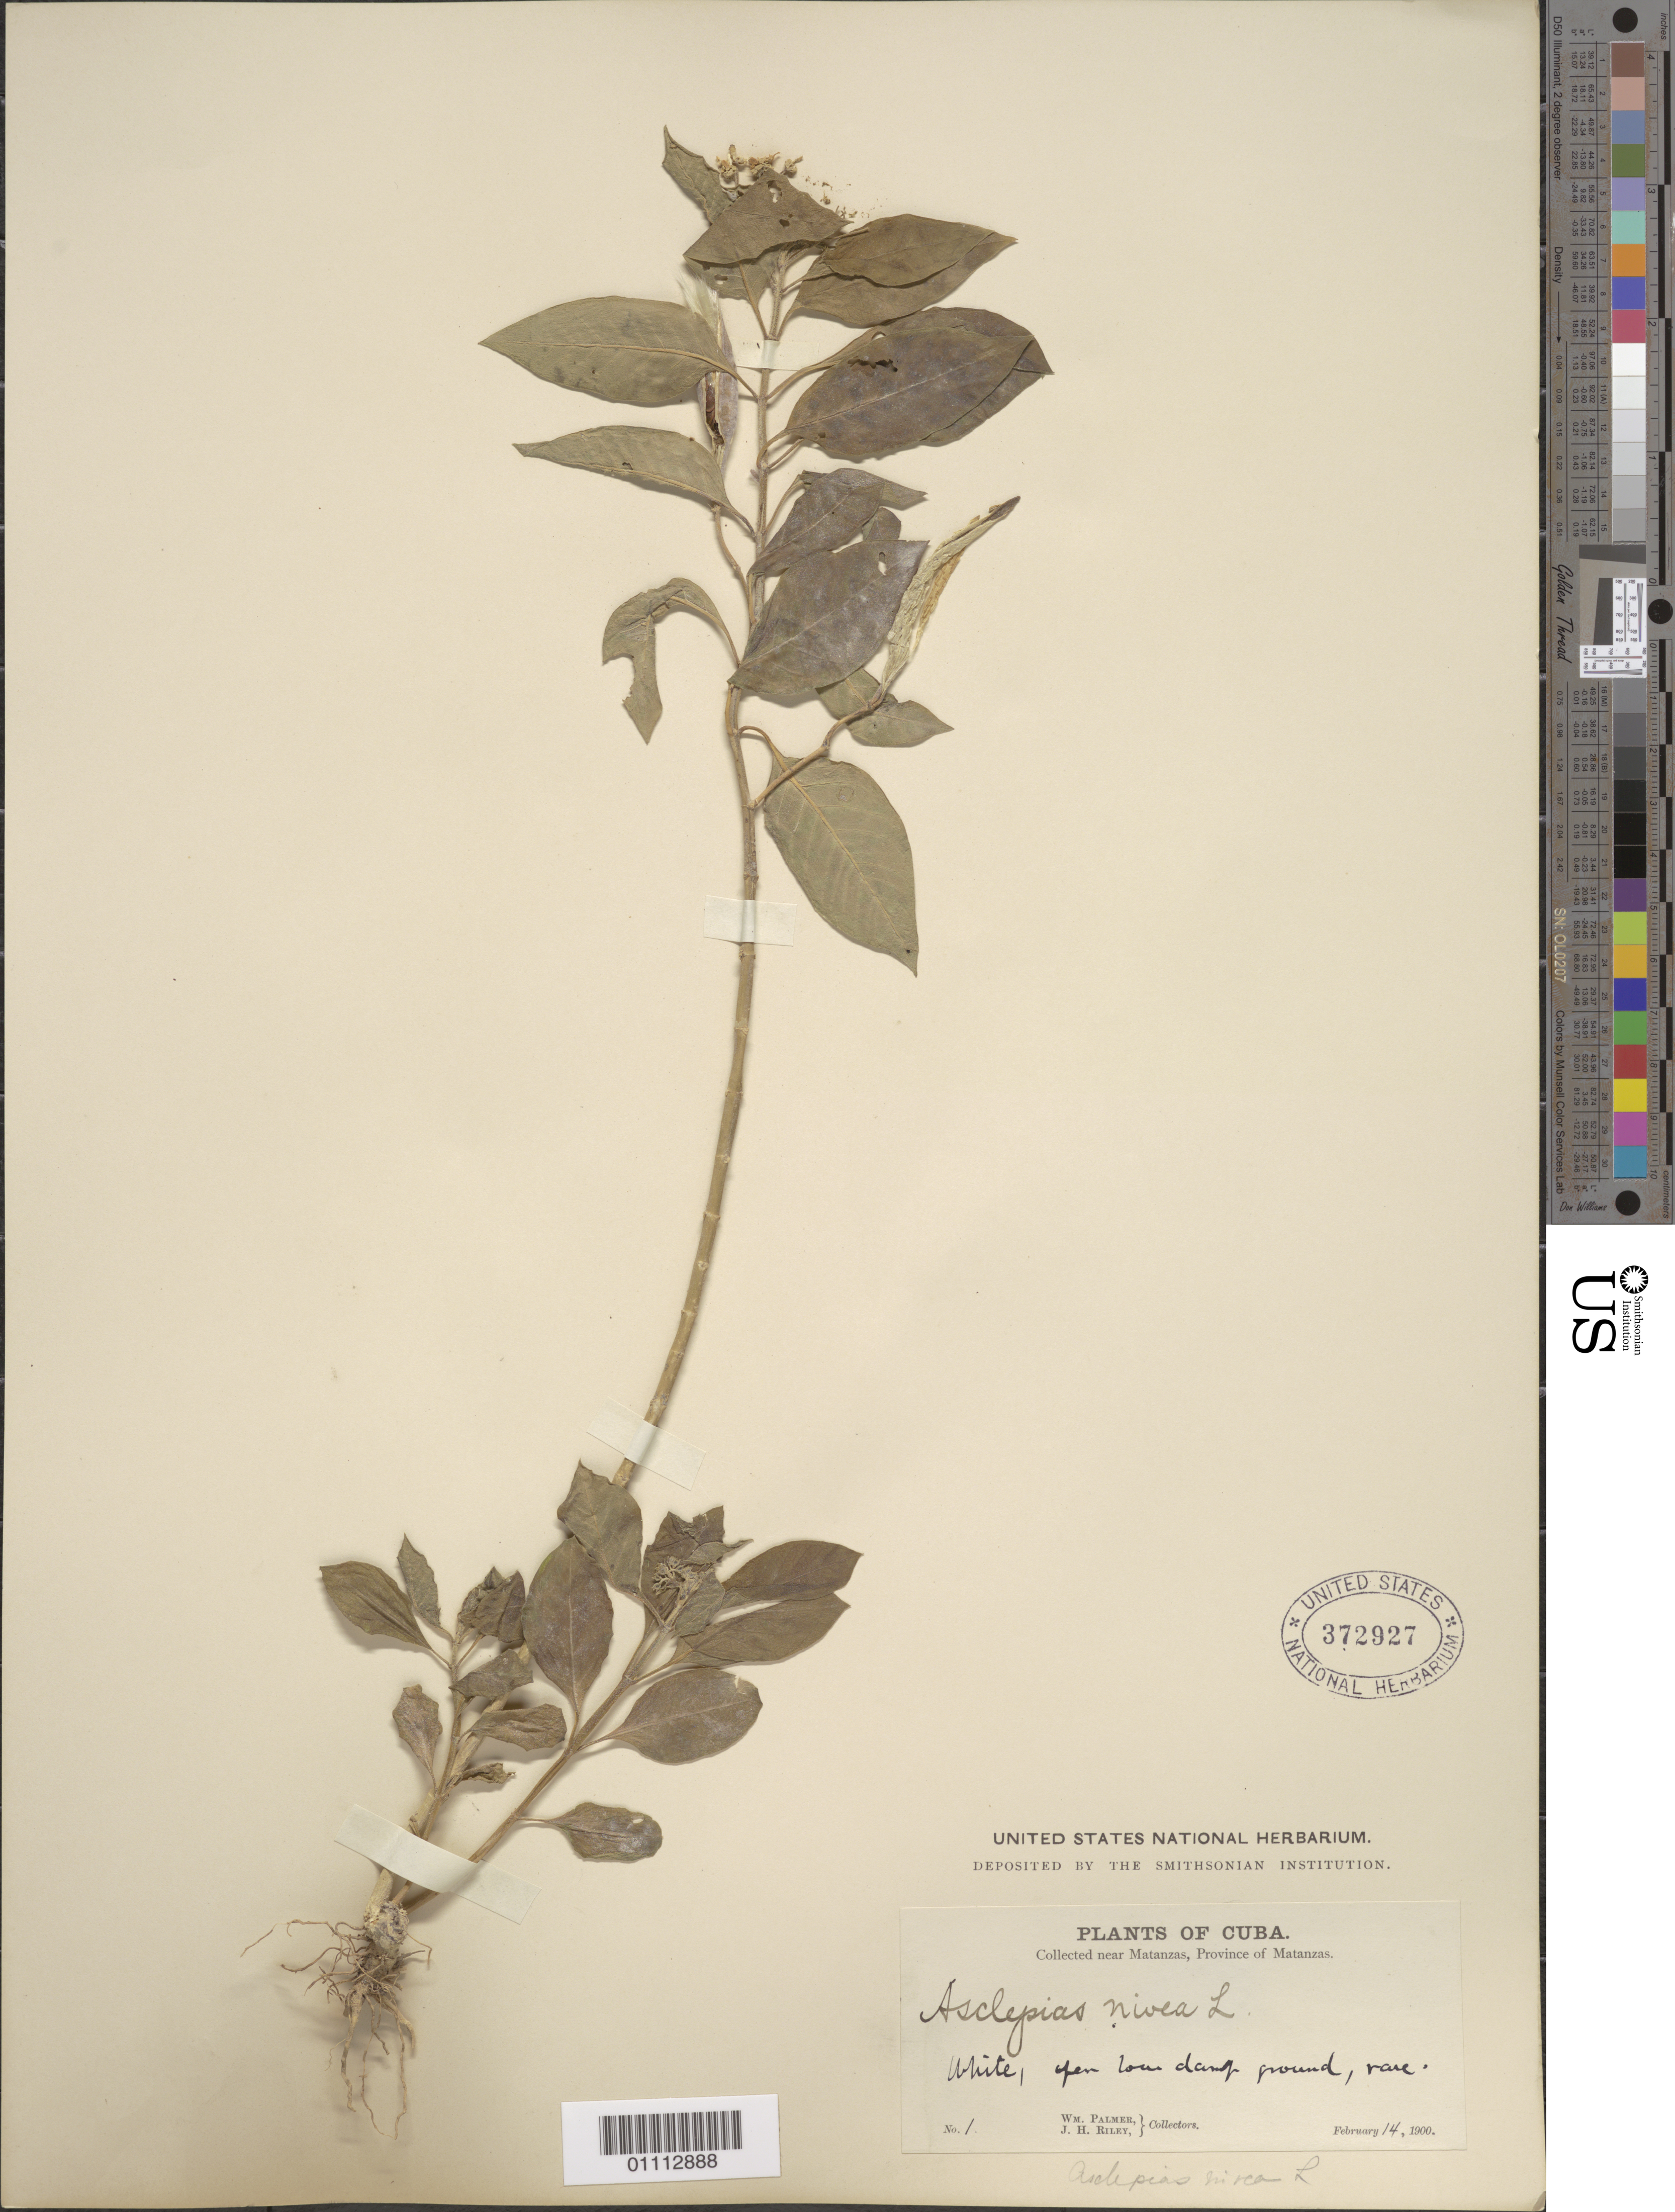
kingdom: Plantae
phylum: Tracheophyta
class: Magnoliopsida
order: Gentianales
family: Apocynaceae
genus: Asclepias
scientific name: Asclepias nivea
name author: L.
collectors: W. Palmer & J. H. Riley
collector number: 1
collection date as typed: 14 Feb 1900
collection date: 1900-02-14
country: Cuba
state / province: Matanzas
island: Cuba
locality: Collected near Matanzas Open low damp pound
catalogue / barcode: US 372927